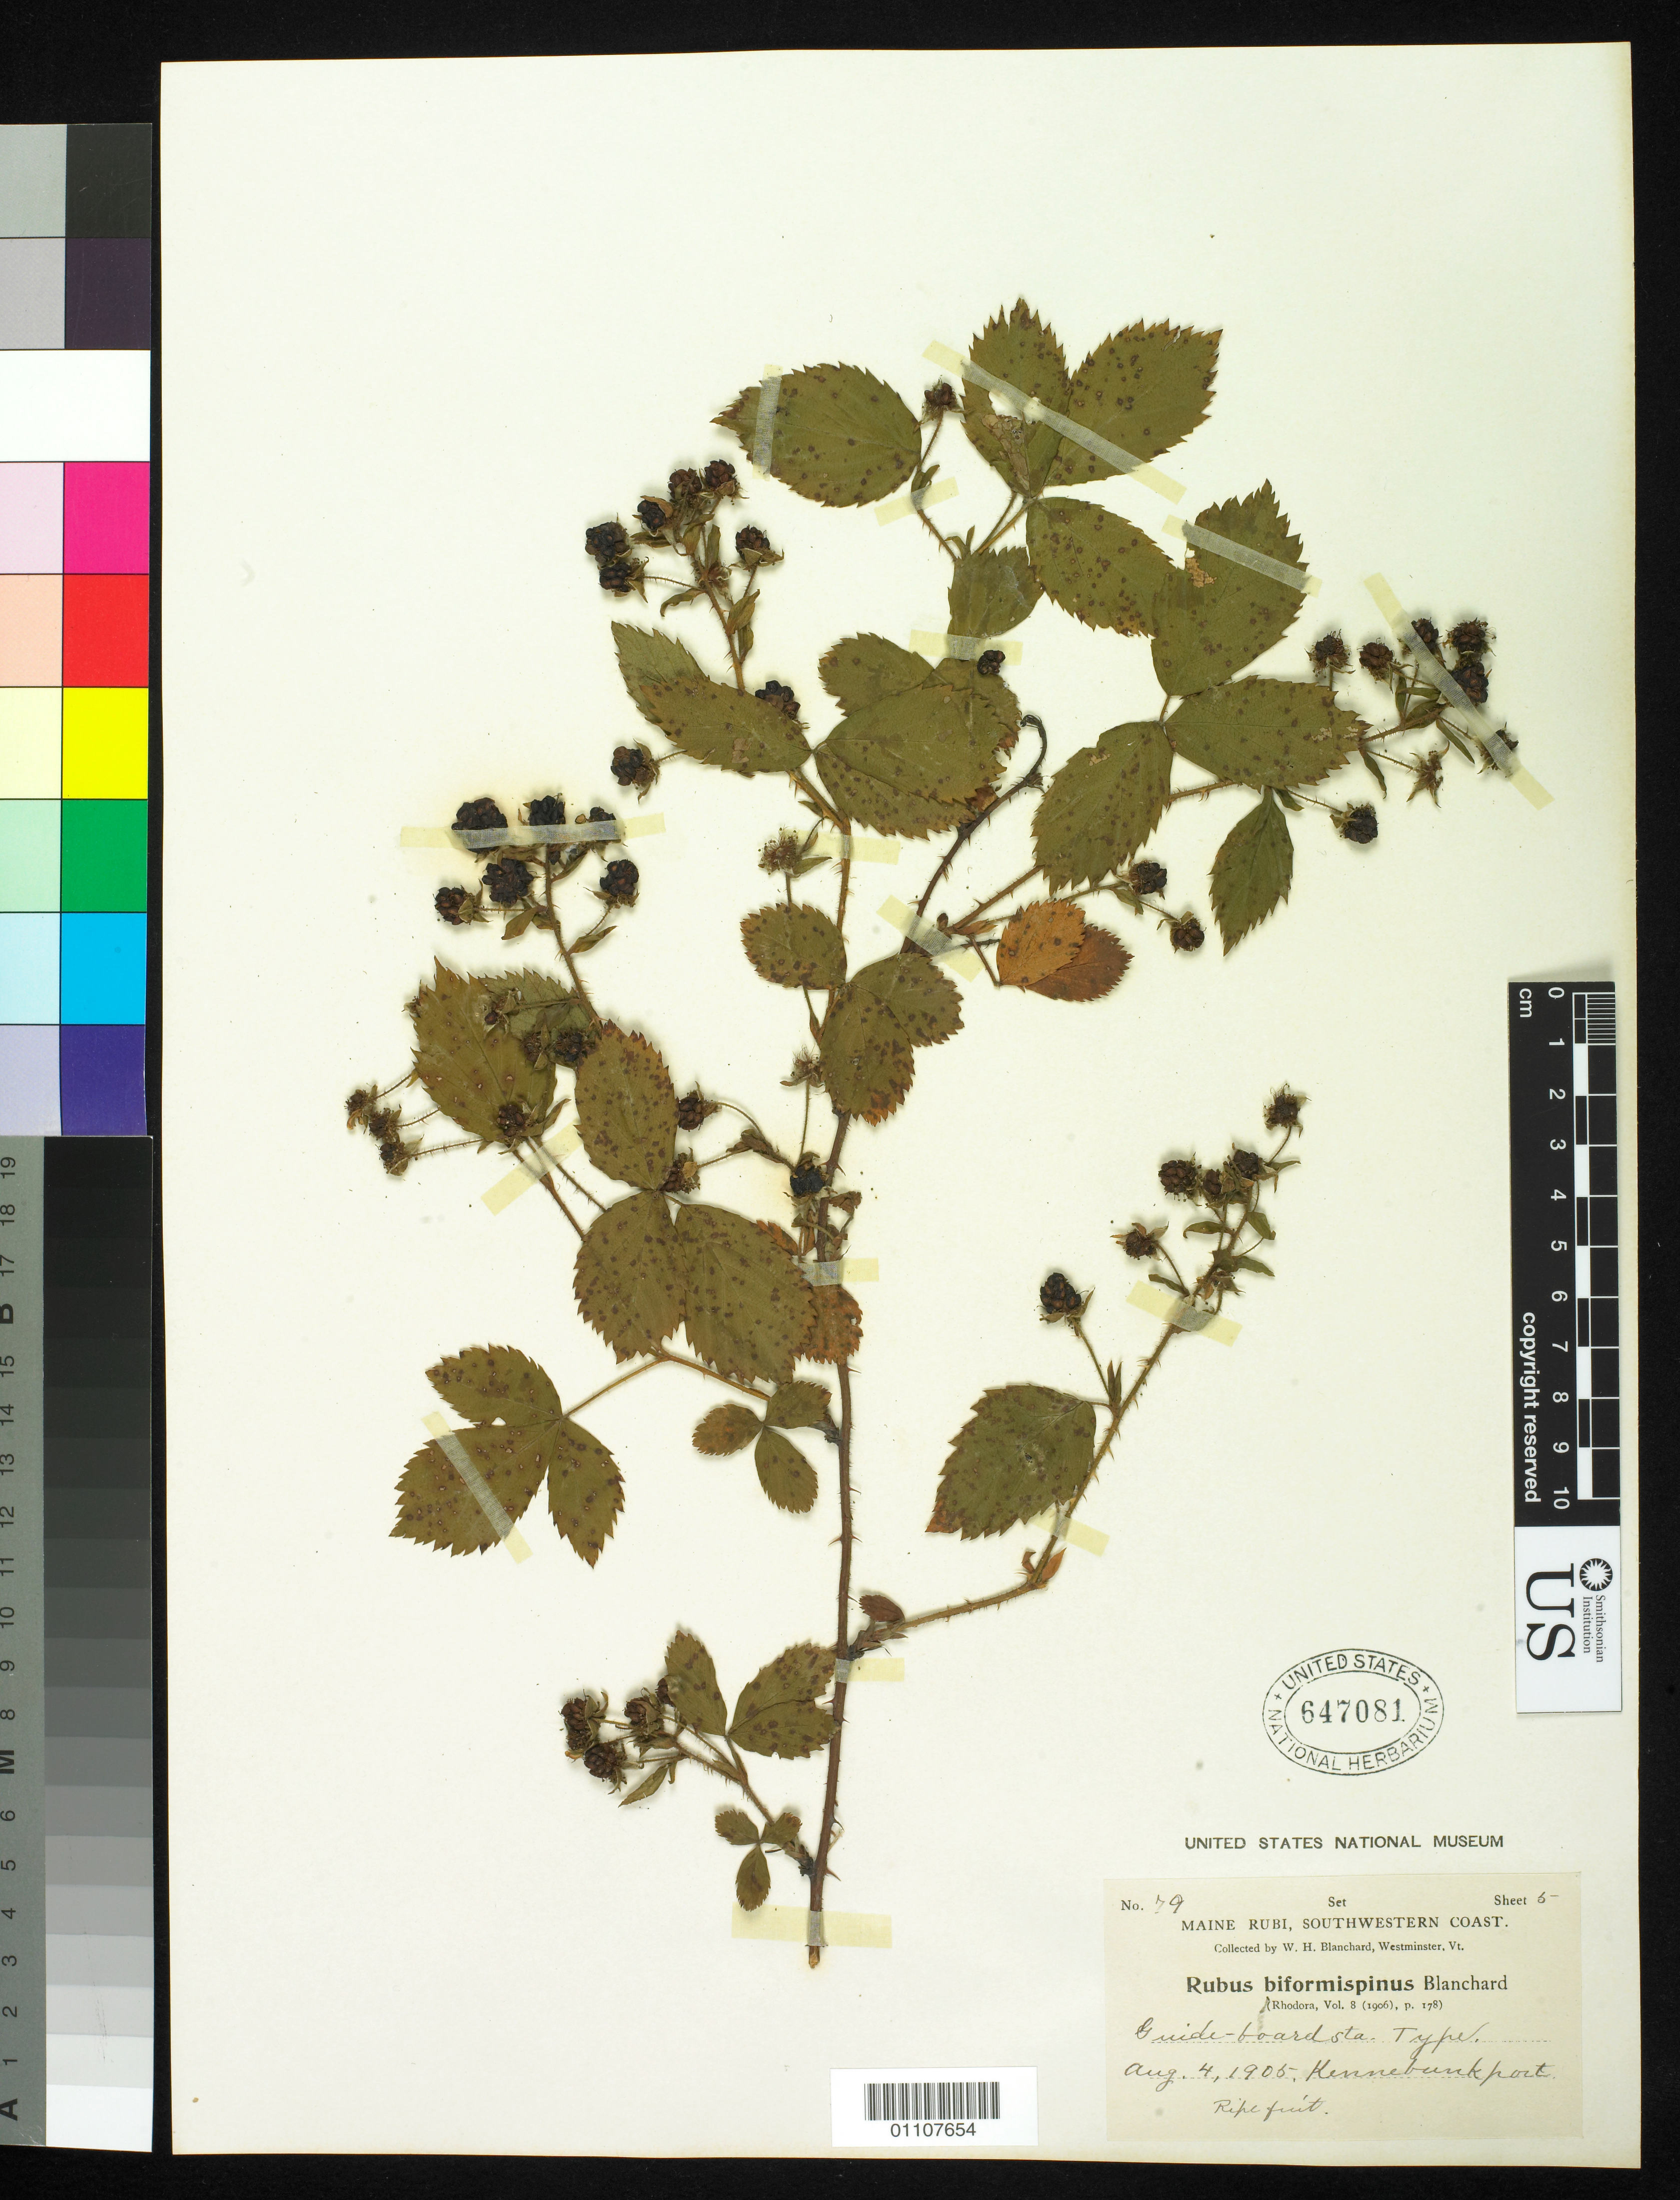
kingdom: Plantae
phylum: Tracheophyta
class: Magnoliopsida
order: Rosales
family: Rosaceae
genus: Rubus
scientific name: Rubus biformispinus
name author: Blanch.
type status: Syntype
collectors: W. H. Blanchard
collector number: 79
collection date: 1905-08-04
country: United States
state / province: Maine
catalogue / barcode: US 647081